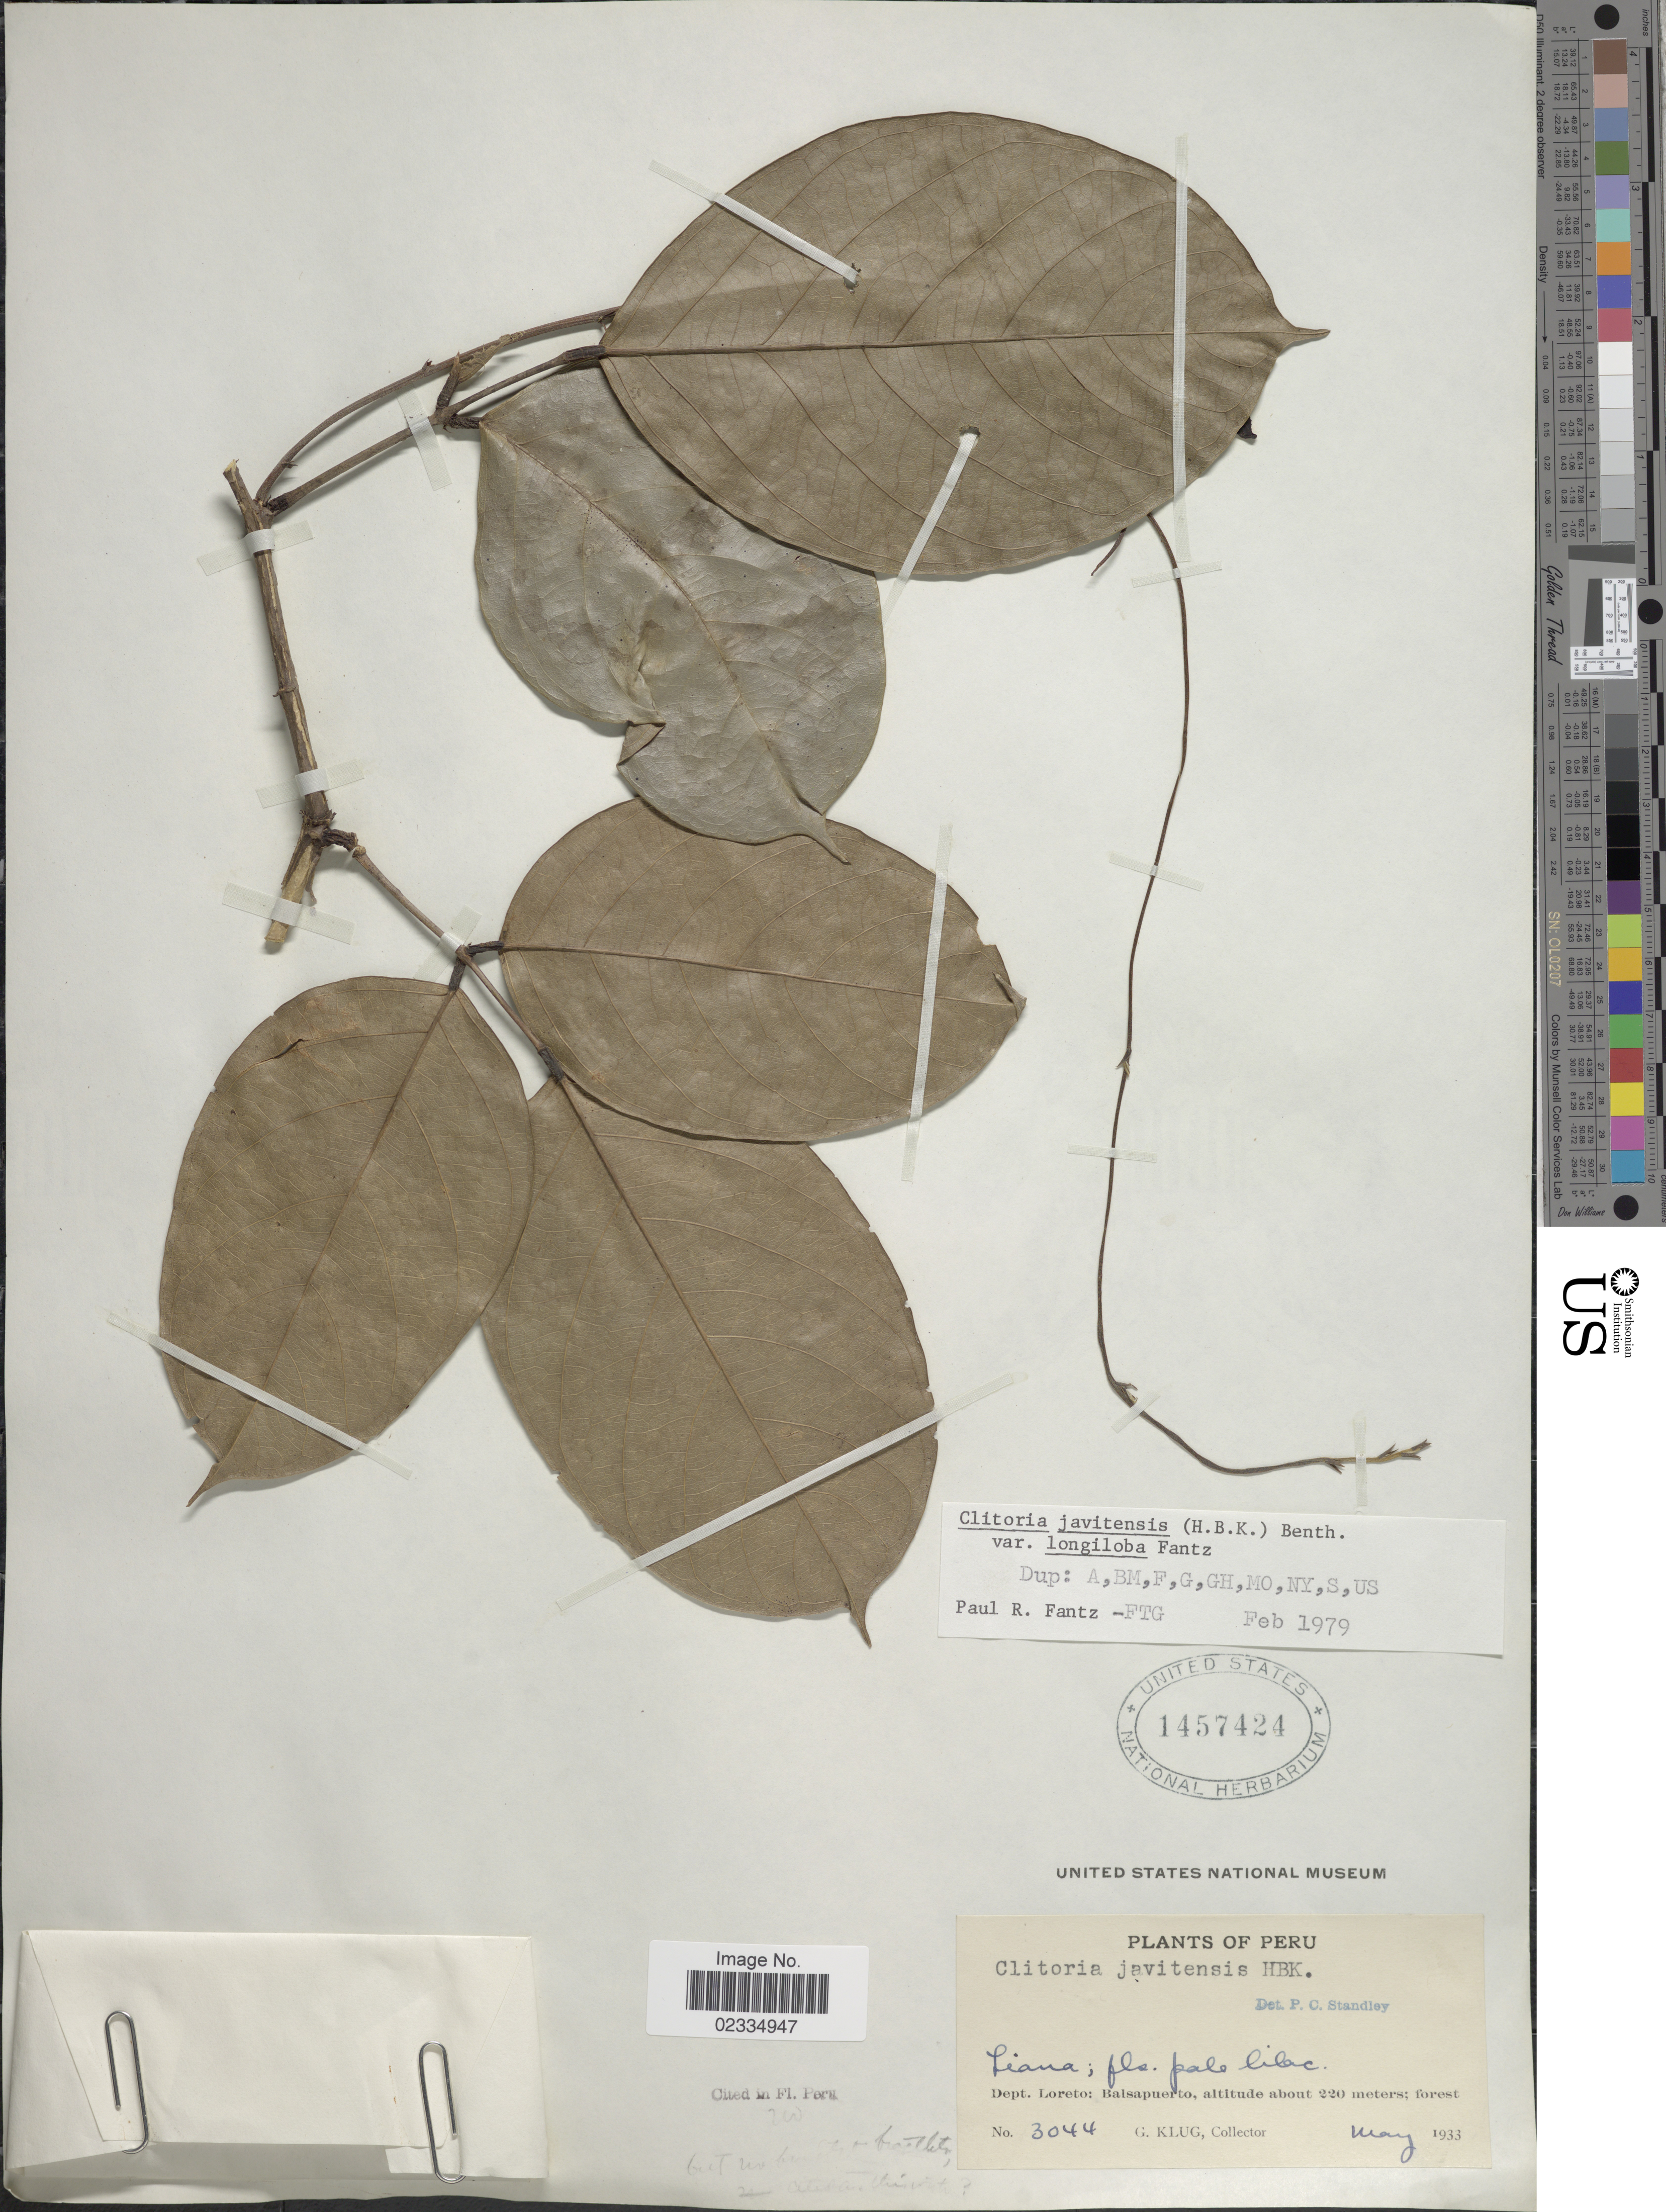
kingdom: Plantae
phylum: Tracheophyta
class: Magnoliopsida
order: Fabales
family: Fabaceae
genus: Clitoria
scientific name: Clitoria javitensis var. longiloba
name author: Fantz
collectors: G. Klug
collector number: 3044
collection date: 1933-05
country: Peru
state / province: Loreto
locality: Balsapuerto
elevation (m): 220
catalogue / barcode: US 1457424